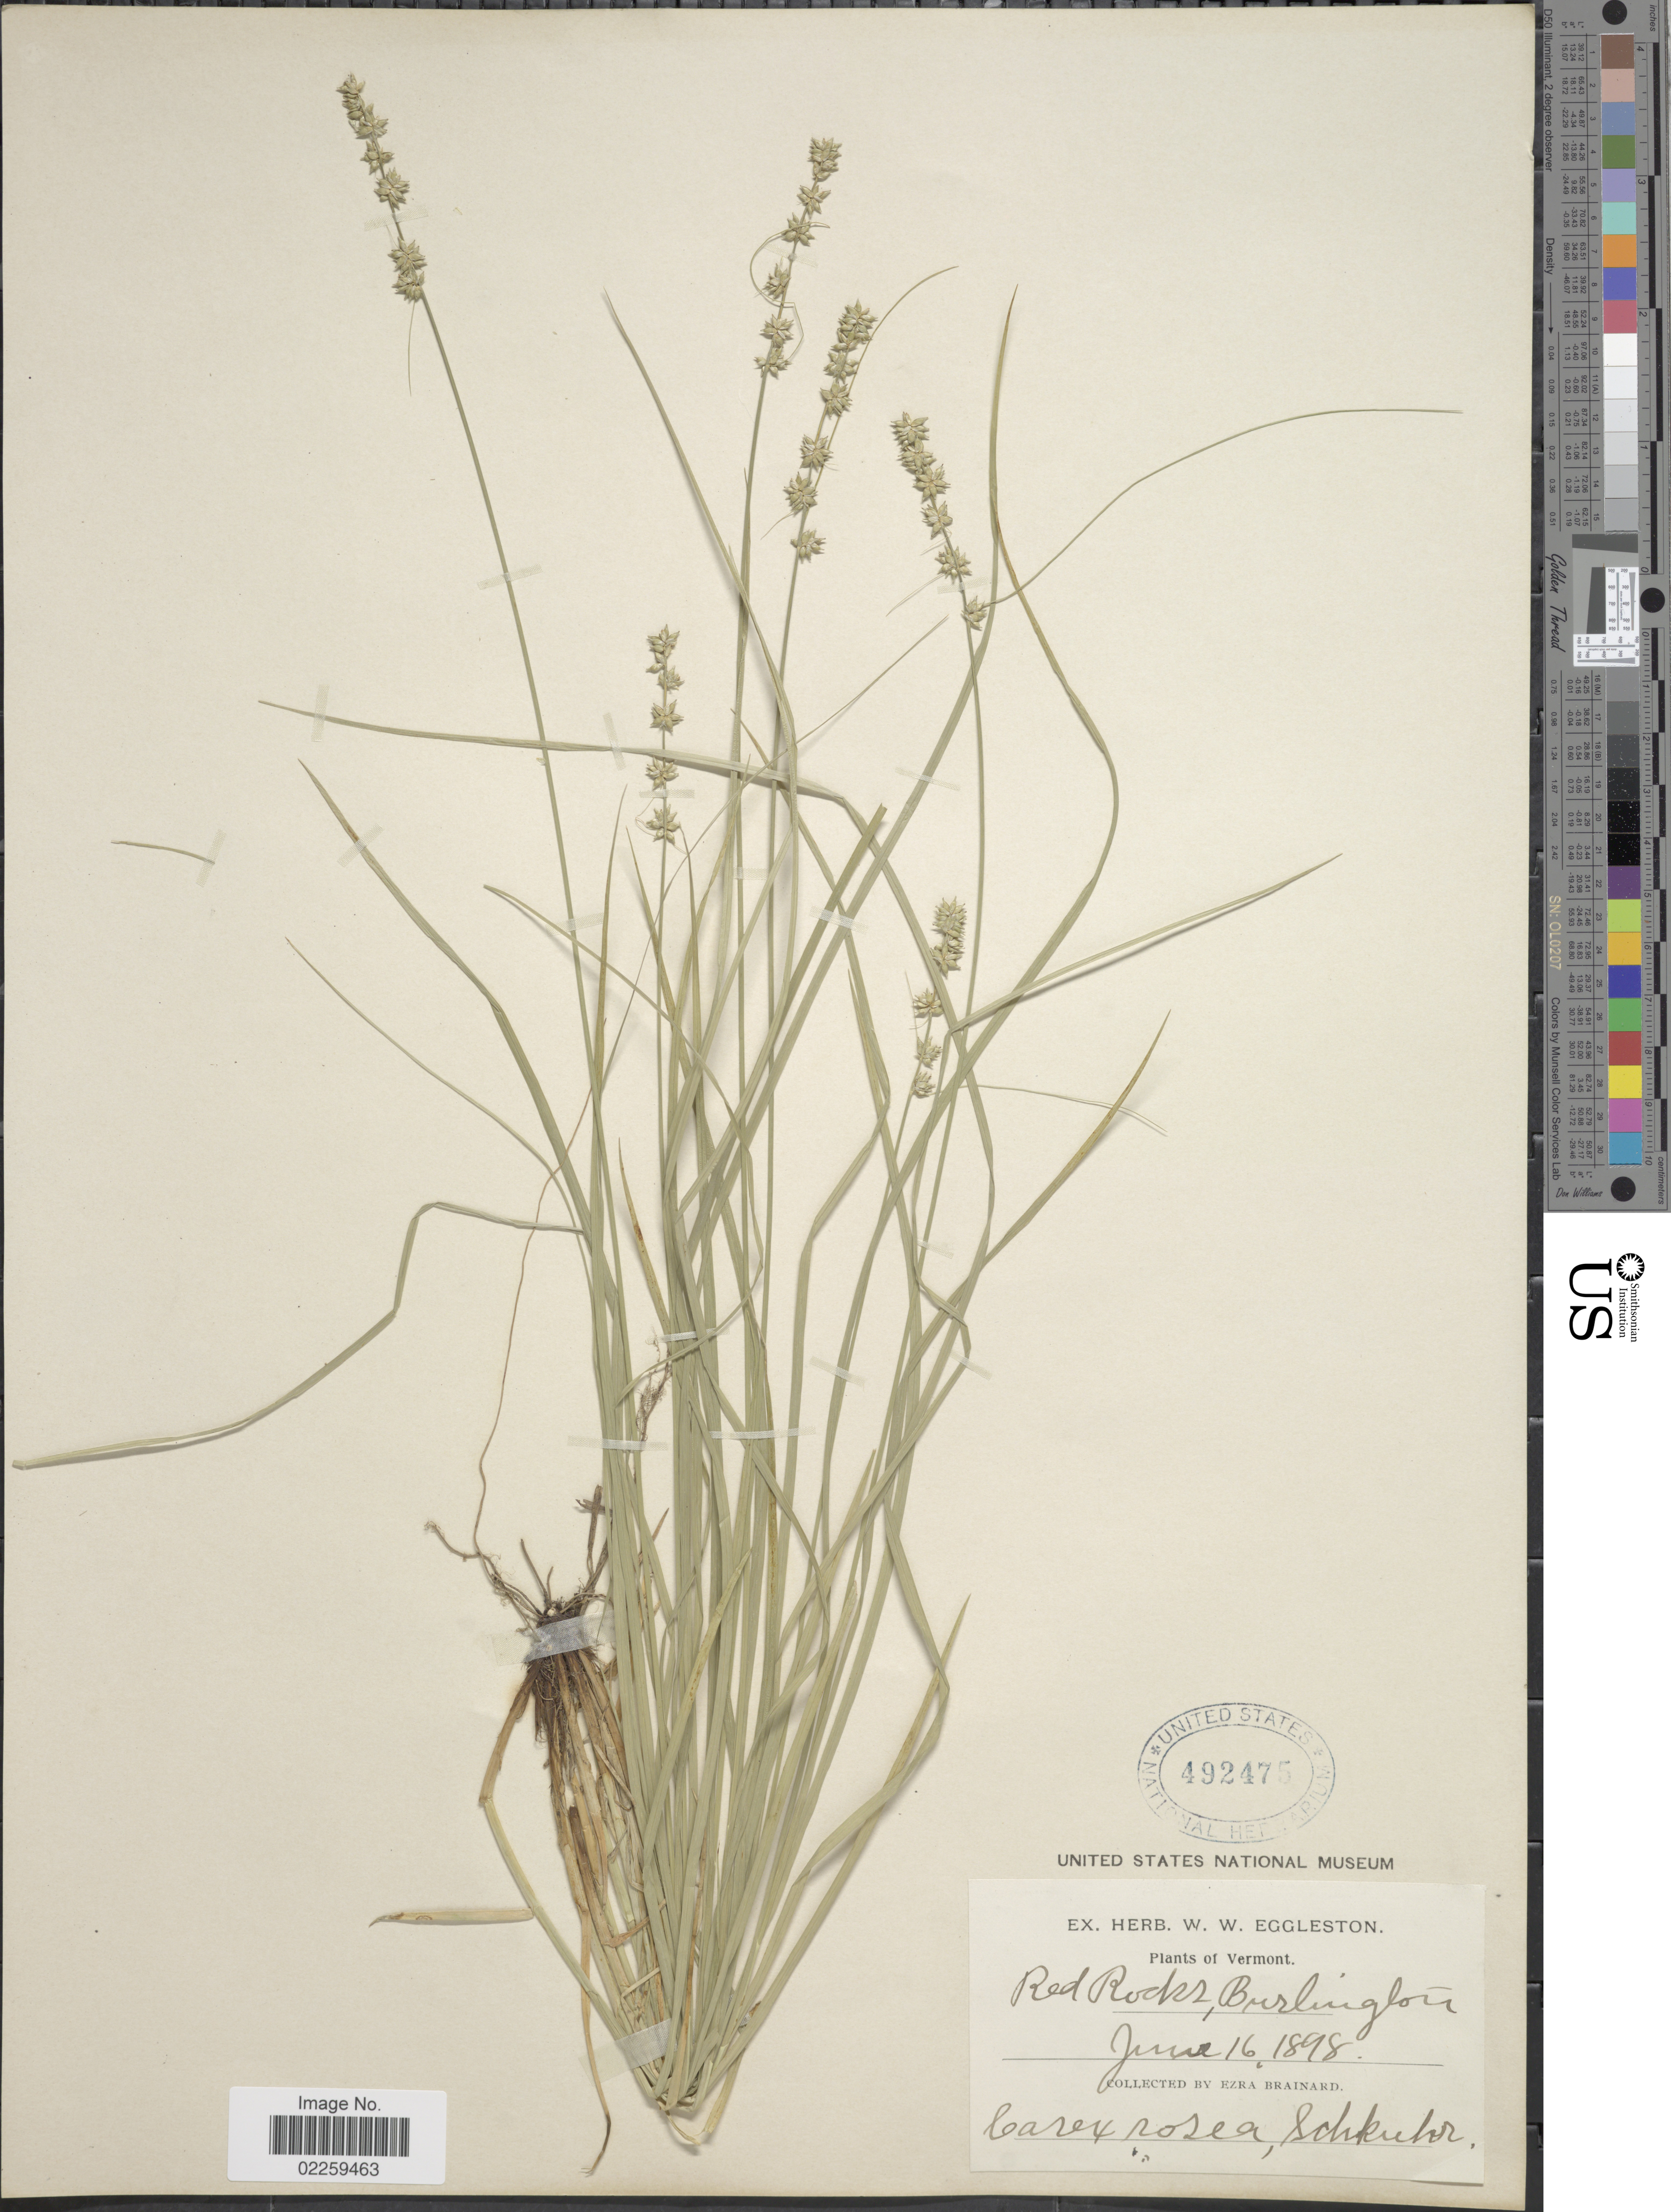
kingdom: Plantae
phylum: Tracheophyta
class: Liliopsida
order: Poales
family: Cyperaceae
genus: Carex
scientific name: Carex rosea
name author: Willd.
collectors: E. Brainerd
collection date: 1898-06-16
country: United States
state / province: Vermont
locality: Vermont, Red Rocks, Burlington.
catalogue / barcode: US 492475